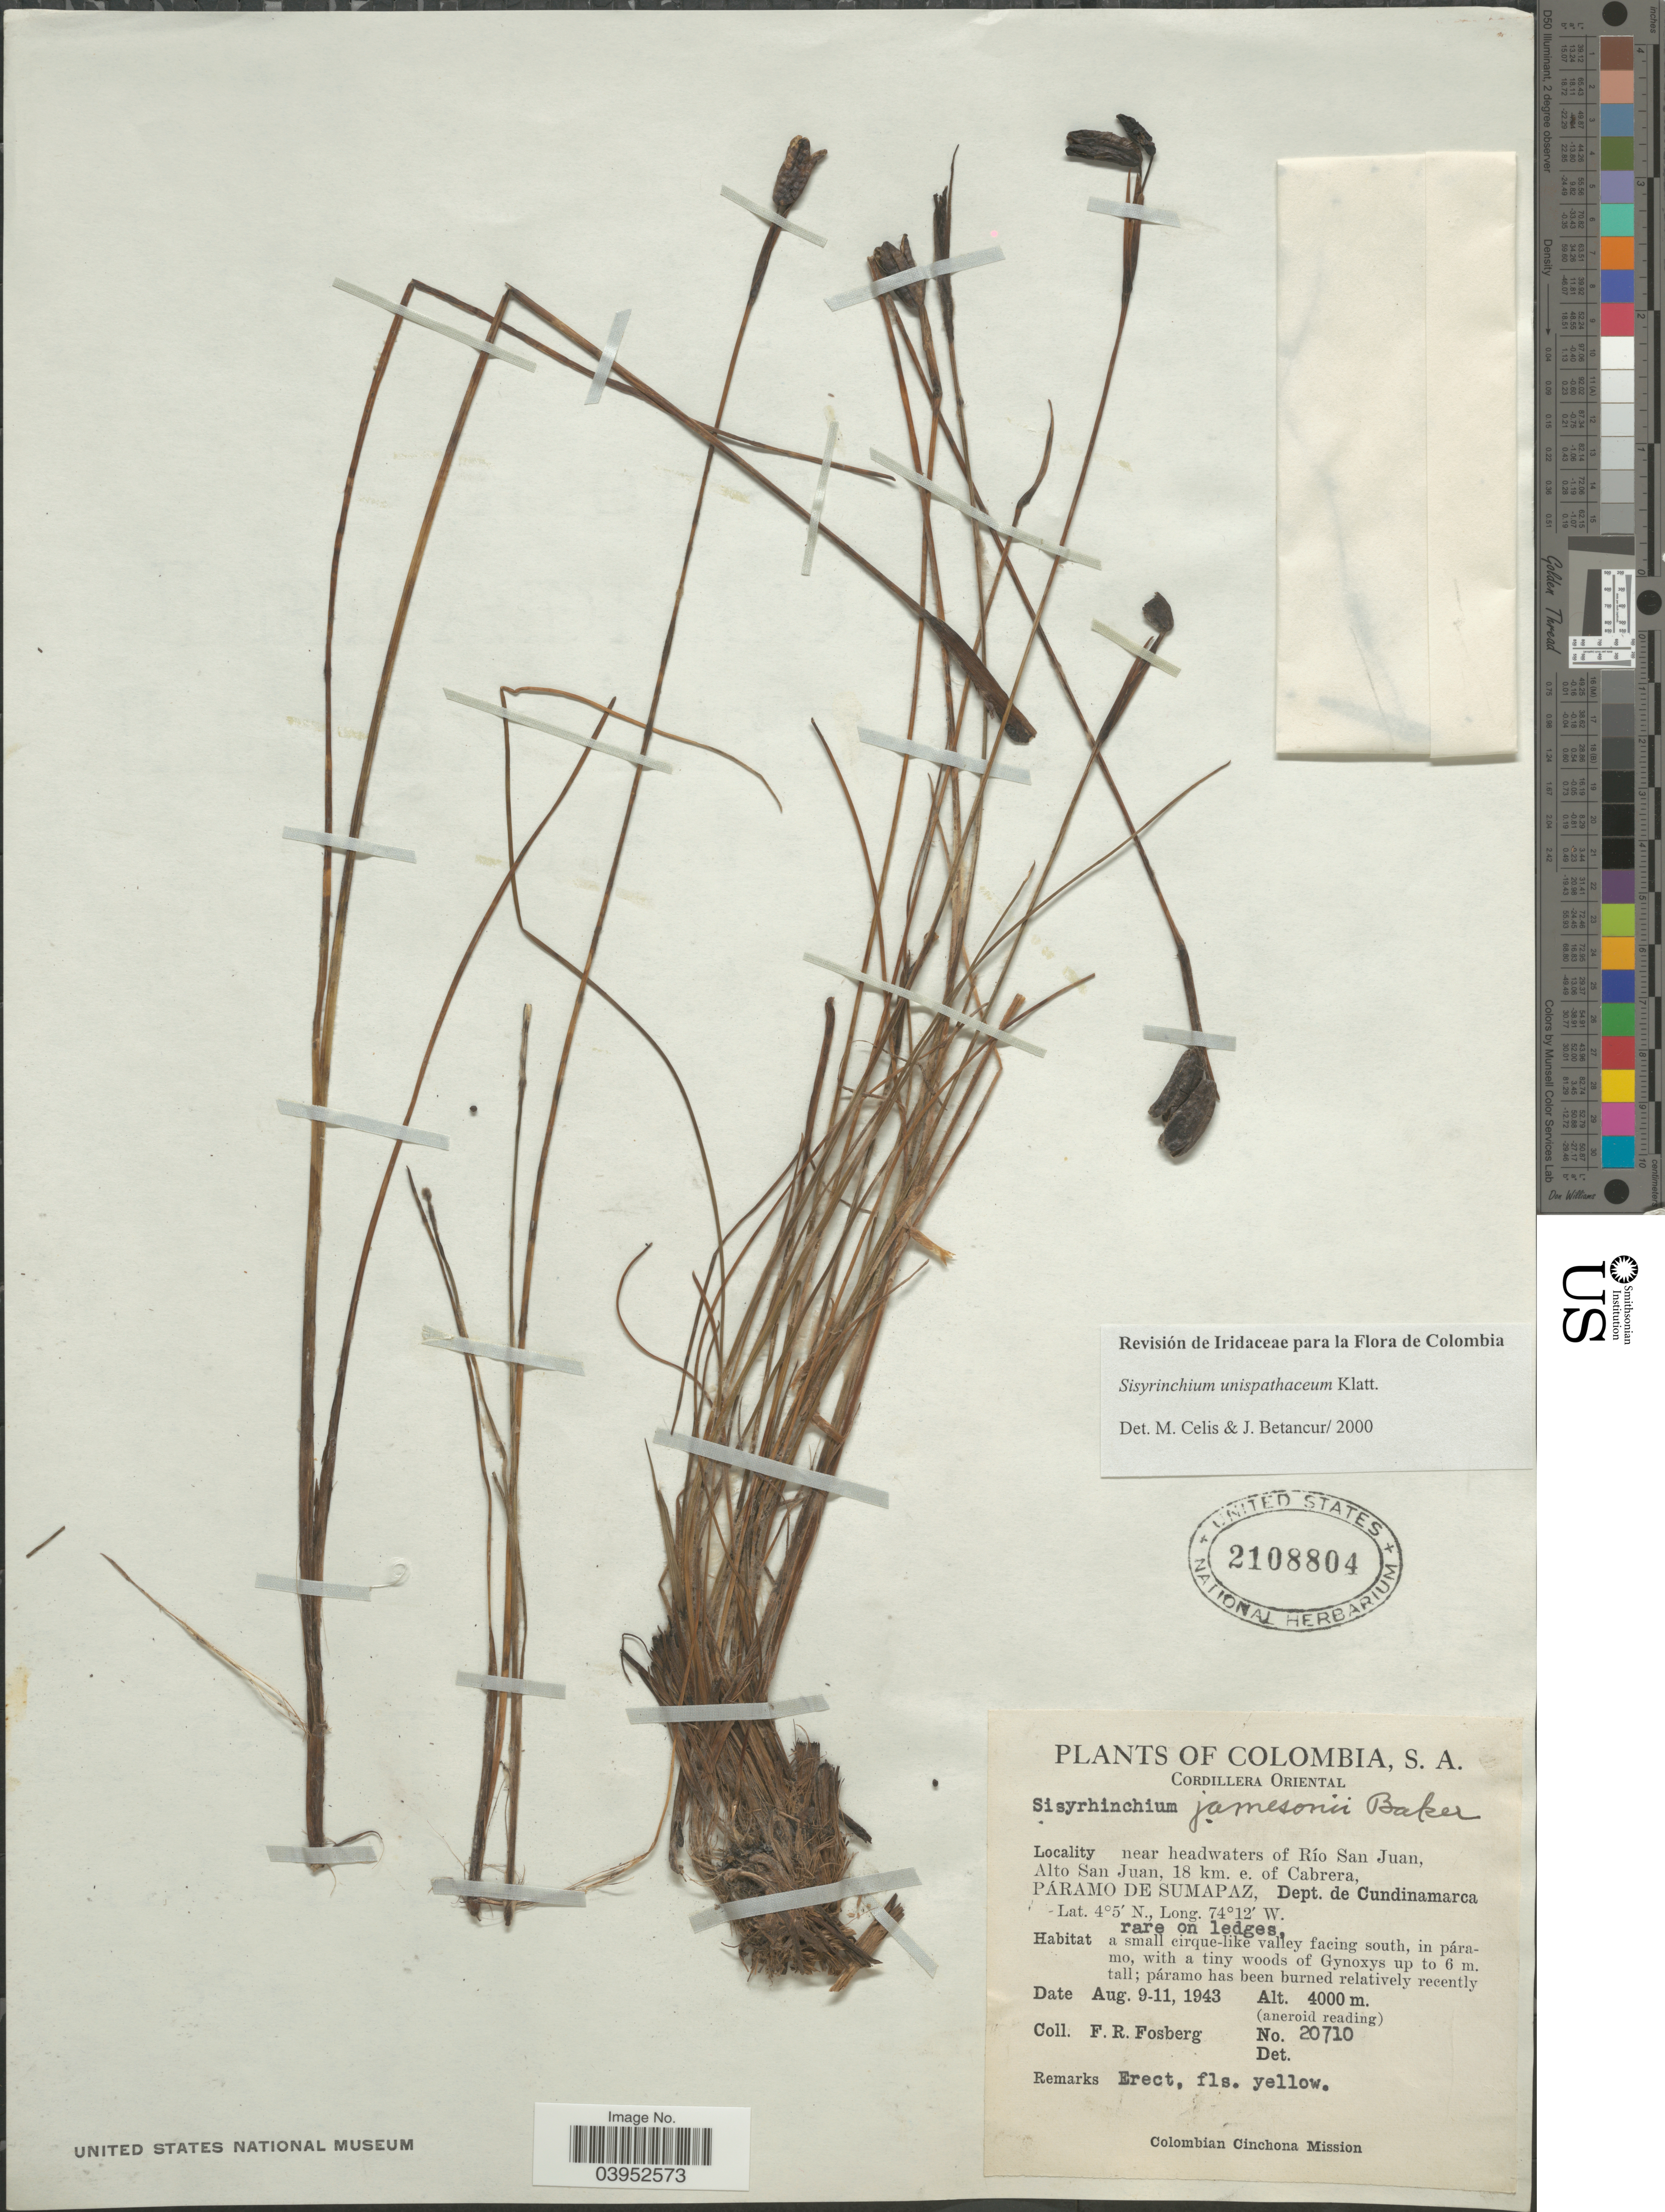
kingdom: Plantae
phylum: Tracheophyta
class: Liliopsida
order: Asparagales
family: Iridaceae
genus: Sisyrinchium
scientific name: Sisyrinchium unispathaceum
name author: Klatt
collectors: F. R. Fosberg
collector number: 20710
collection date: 1943-08-09/1943-08-11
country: Colombia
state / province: Cundinamarca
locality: Cordillera Oriental. Near headwaters of Río San Juan, Alto San Juan, 18 km. e. of Cabrera, Páramo de Sumapaz, Dept. de Cundinamarca. On ledges, a small cirque-like valley facing south, in páramo.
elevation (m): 4000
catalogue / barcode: US 2108804